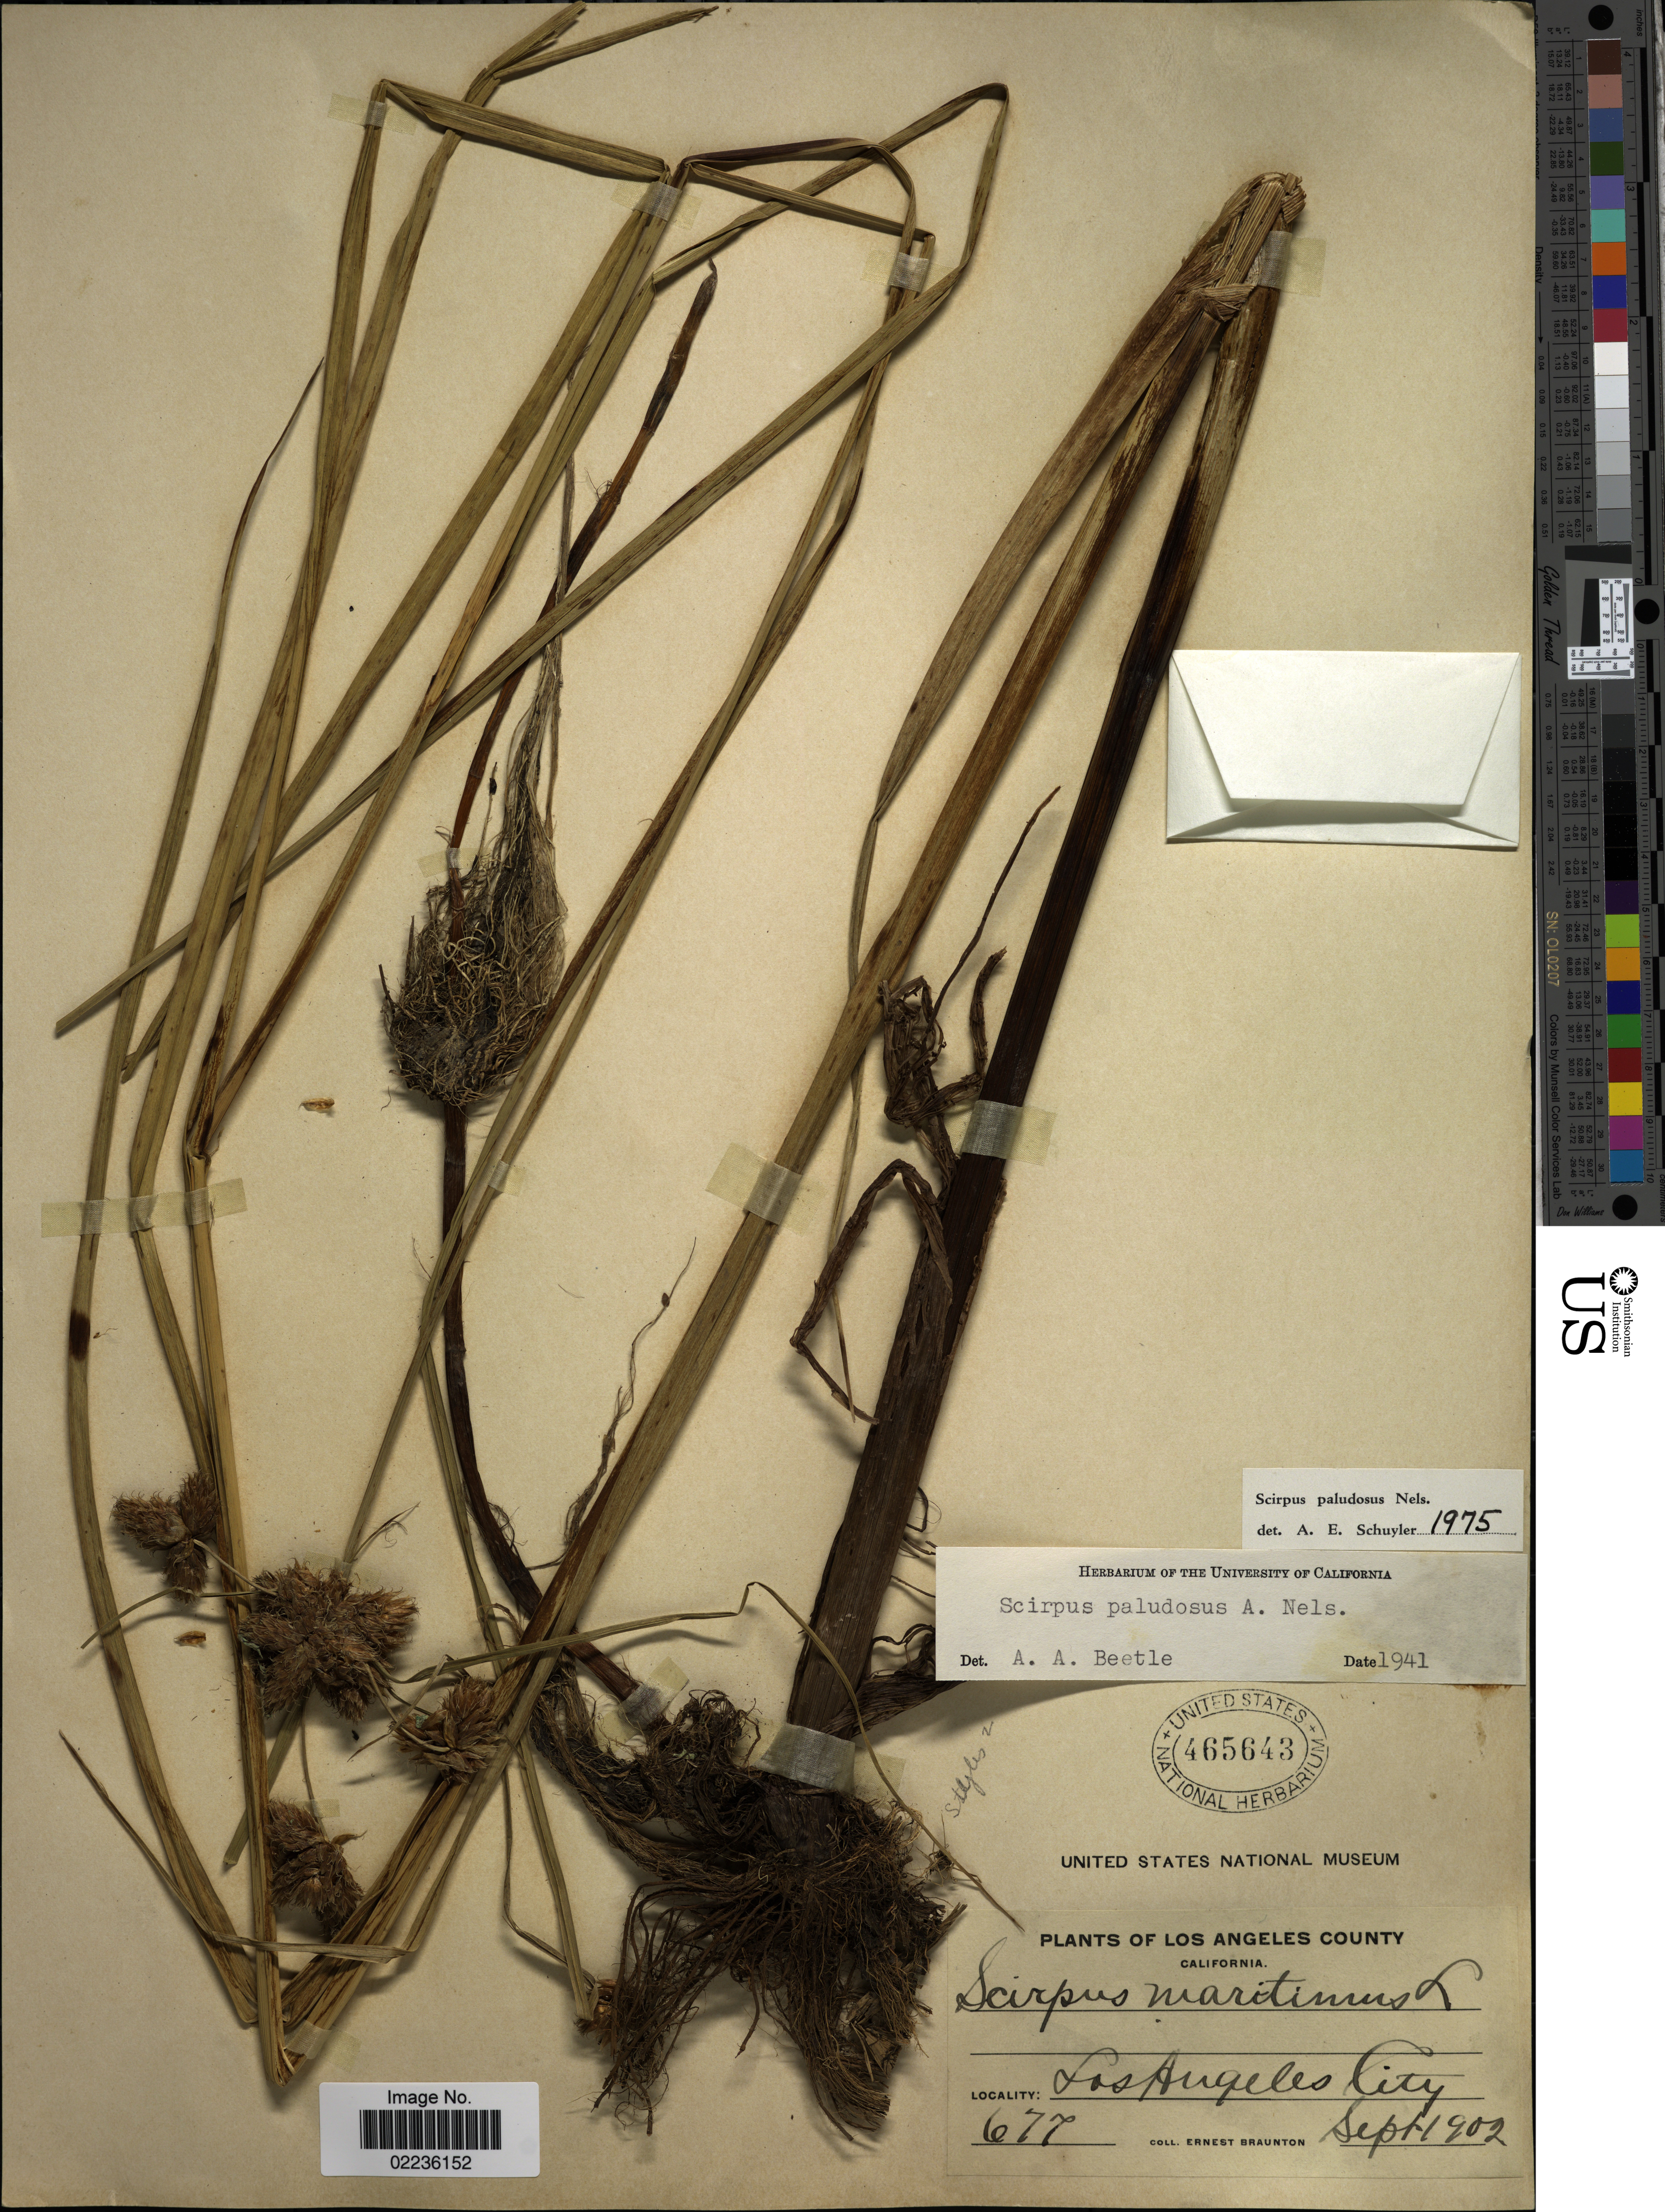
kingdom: Plantae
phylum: Tracheophyta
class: Liliopsida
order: Poales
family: Cyperaceae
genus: Bolboschoenus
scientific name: Bolboschoenus maritimus subsp. paludosus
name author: (A. Nelson) T. Koyama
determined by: Strong, M. T., (US), Smithsonian Institution - National Museum of Natural History (UNITED STATES)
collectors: E. Braunton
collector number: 677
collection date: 1902-09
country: United States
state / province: California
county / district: Los Angeles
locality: Los Angeles County. Los Angeles City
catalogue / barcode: US 465643